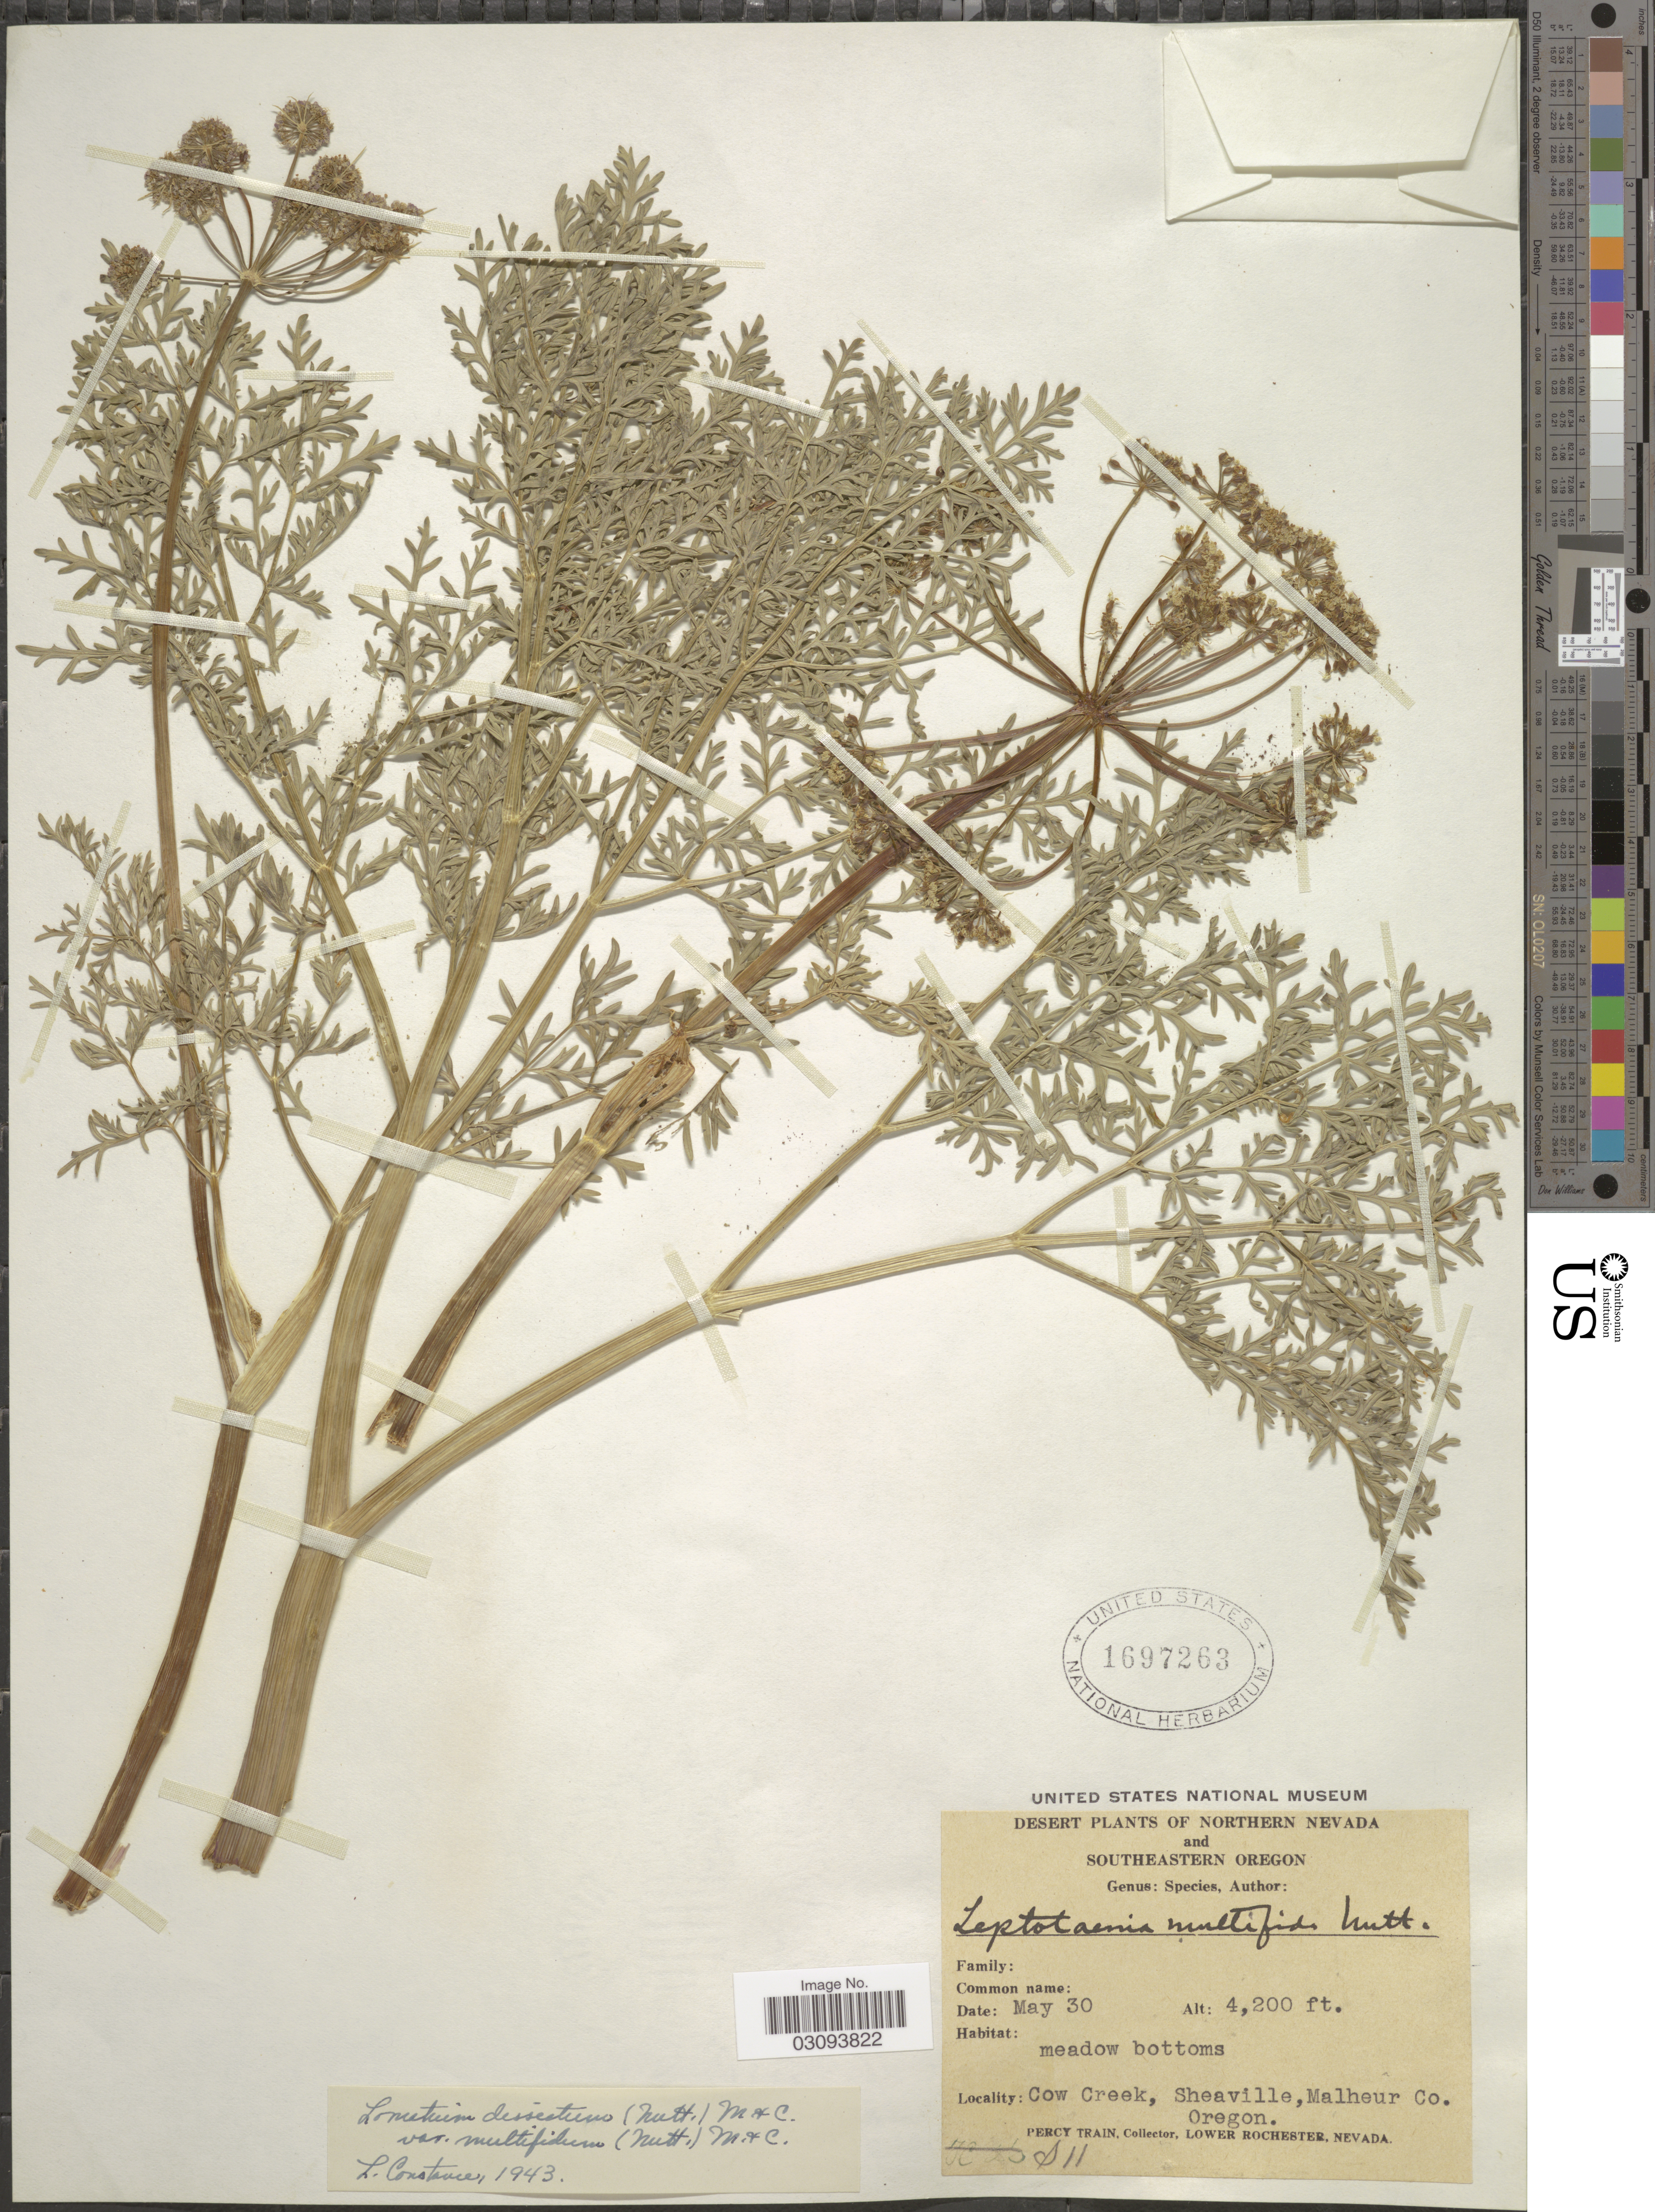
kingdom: Plantae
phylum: Tracheophyta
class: Magnoliopsida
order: Apiales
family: Apiaceae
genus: Lomatium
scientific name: Lomatium dissectum var. multifidum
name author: (Nutt.) Mathias & Constance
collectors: P. Train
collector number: S11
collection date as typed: Transcribed d/m/y: /5/30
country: United States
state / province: Oregon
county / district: Malheur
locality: Southeastern Oregon. Cow Creek, Sheaville, Malheur Co.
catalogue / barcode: US 1697263